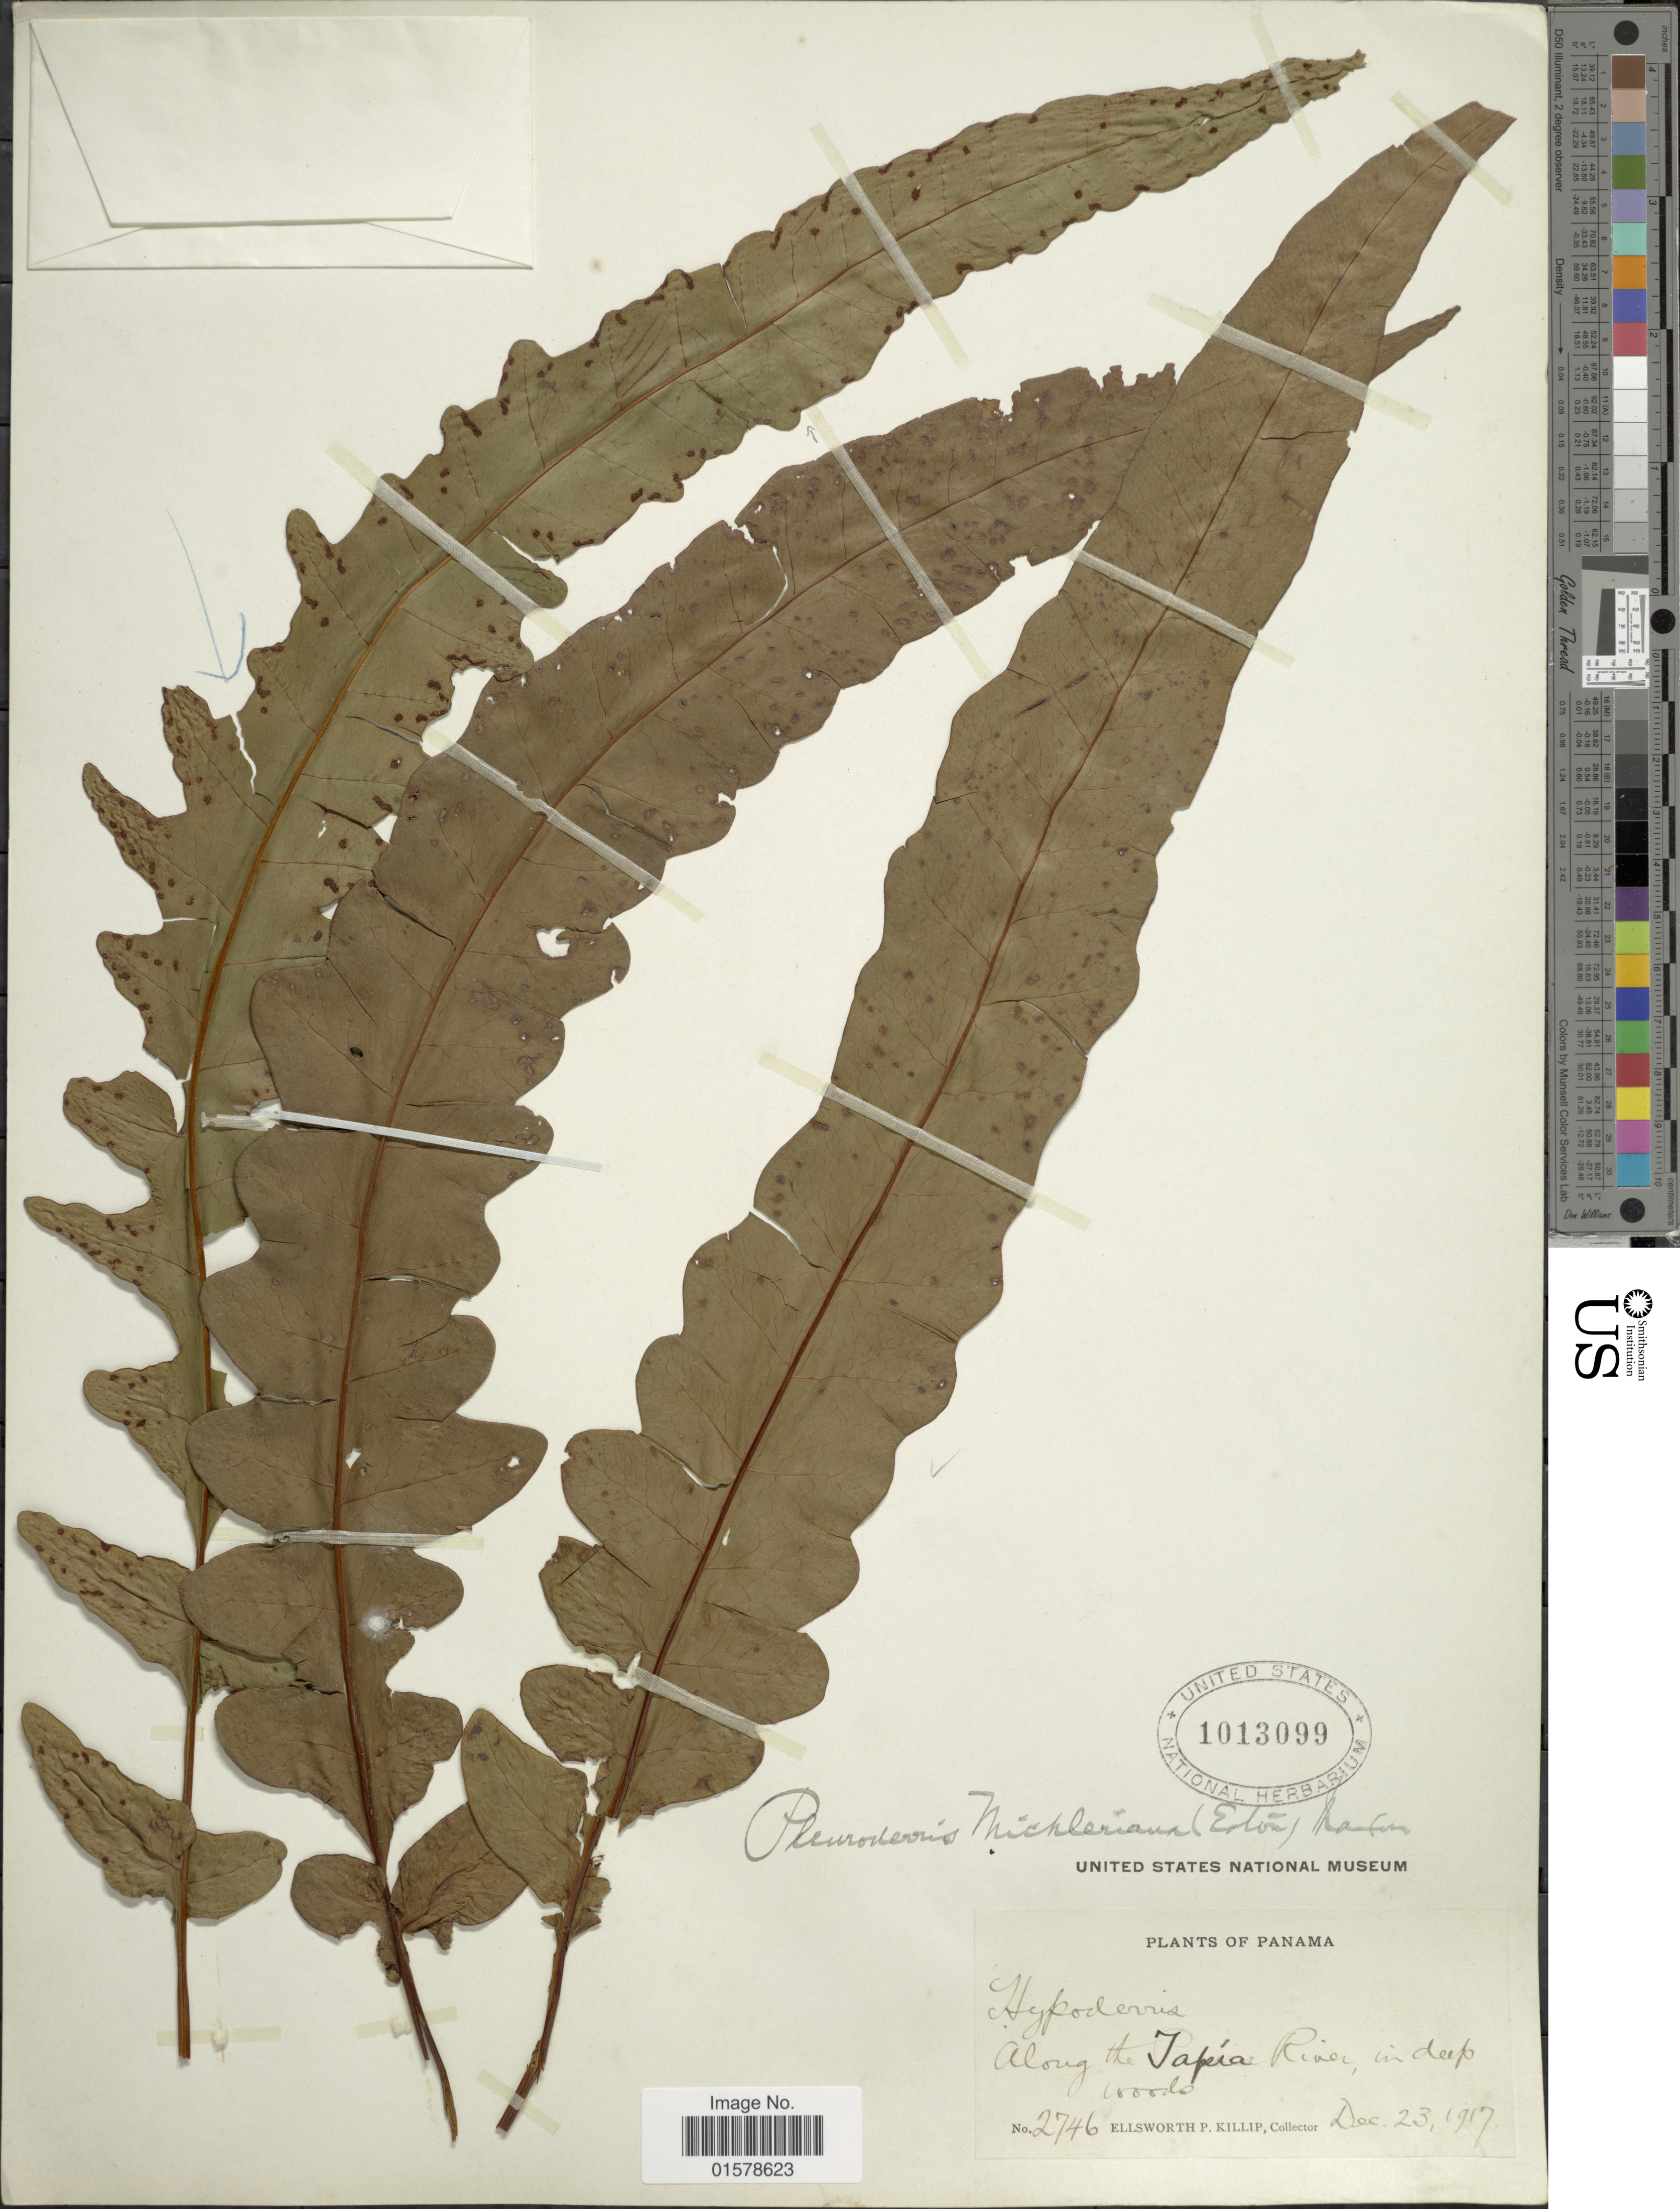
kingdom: Plantae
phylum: Tracheophyta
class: Polypodiopsida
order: Polypodiales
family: Tectariaceae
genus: Tectaria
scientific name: Tectaria x michleriana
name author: (D.C. Eaton) Lellinger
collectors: E. P. Killip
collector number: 2746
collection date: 1917-12-23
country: Panama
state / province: Panamá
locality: Along the Tapia River, in deep woods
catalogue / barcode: US 1013099